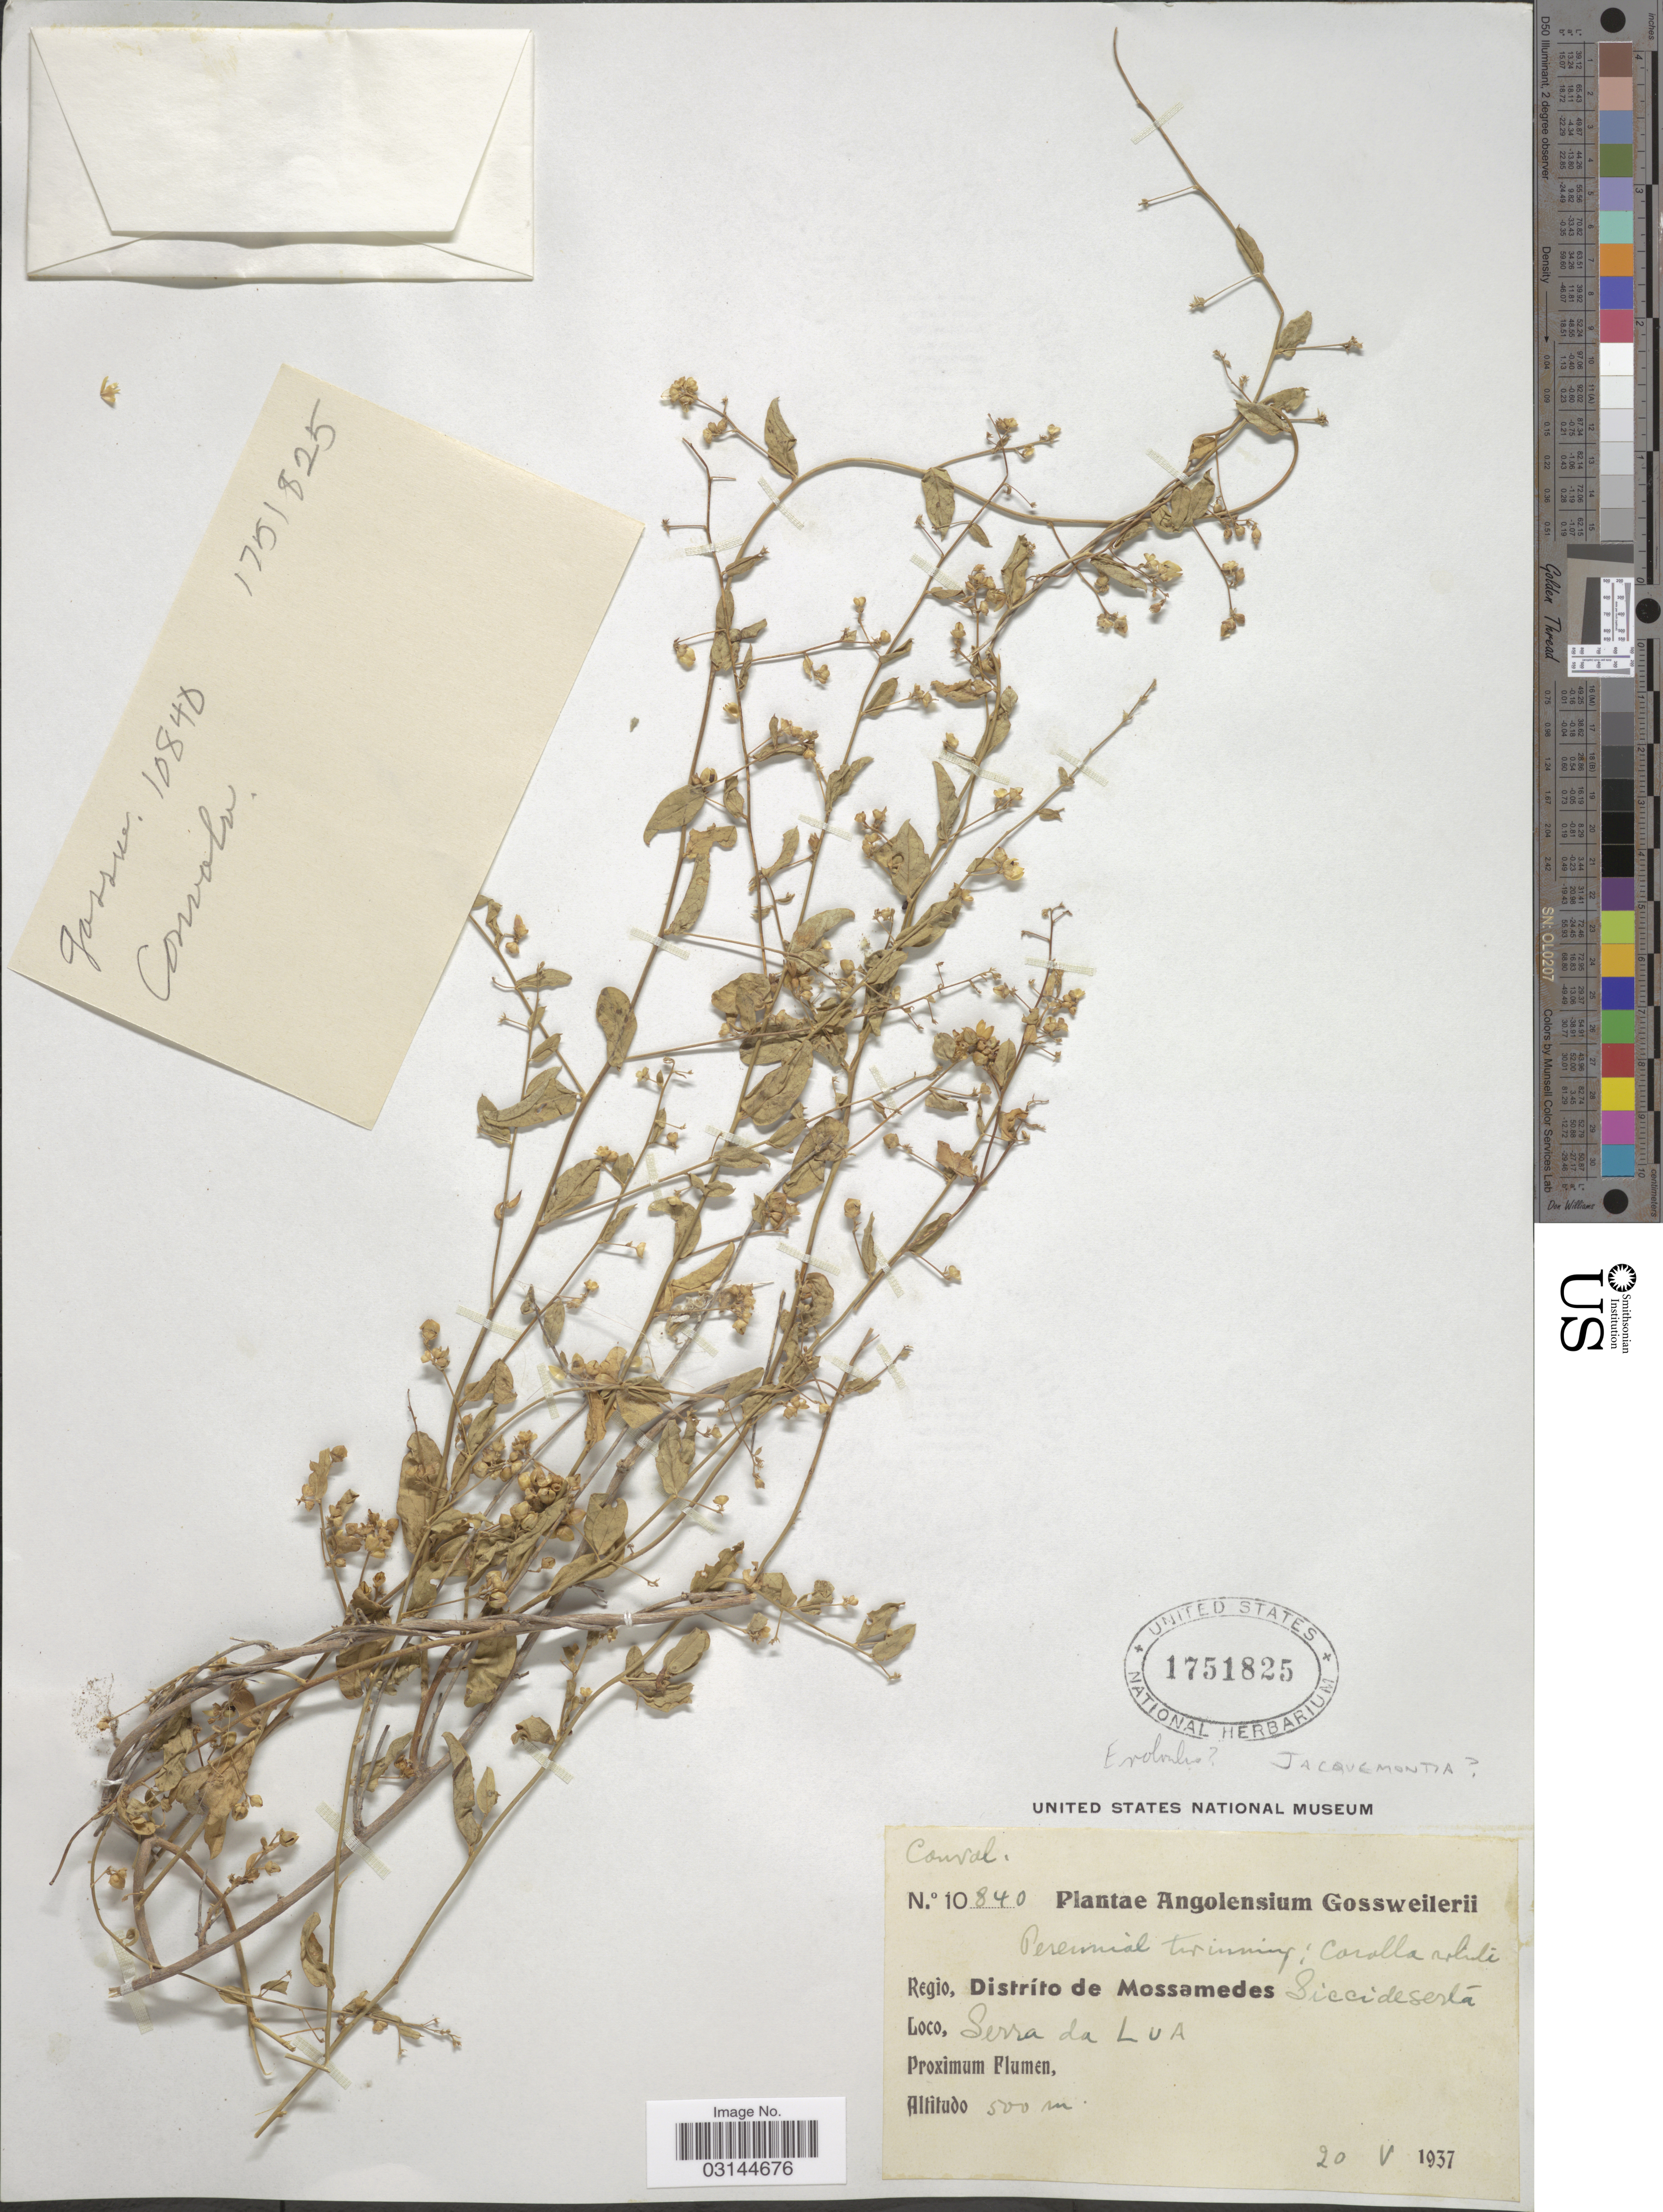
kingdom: Plantae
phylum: Tracheophyta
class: Magnoliopsida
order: Solanales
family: Convolvulaceae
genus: Jacquemontia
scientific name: Jacquemontia sp.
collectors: -. Gossweiler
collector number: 10840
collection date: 1937-05-20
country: Angola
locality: Regio, Distríto de Mossamedes. Siccideserta. Serra de Lua.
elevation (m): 500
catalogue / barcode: US 1751825